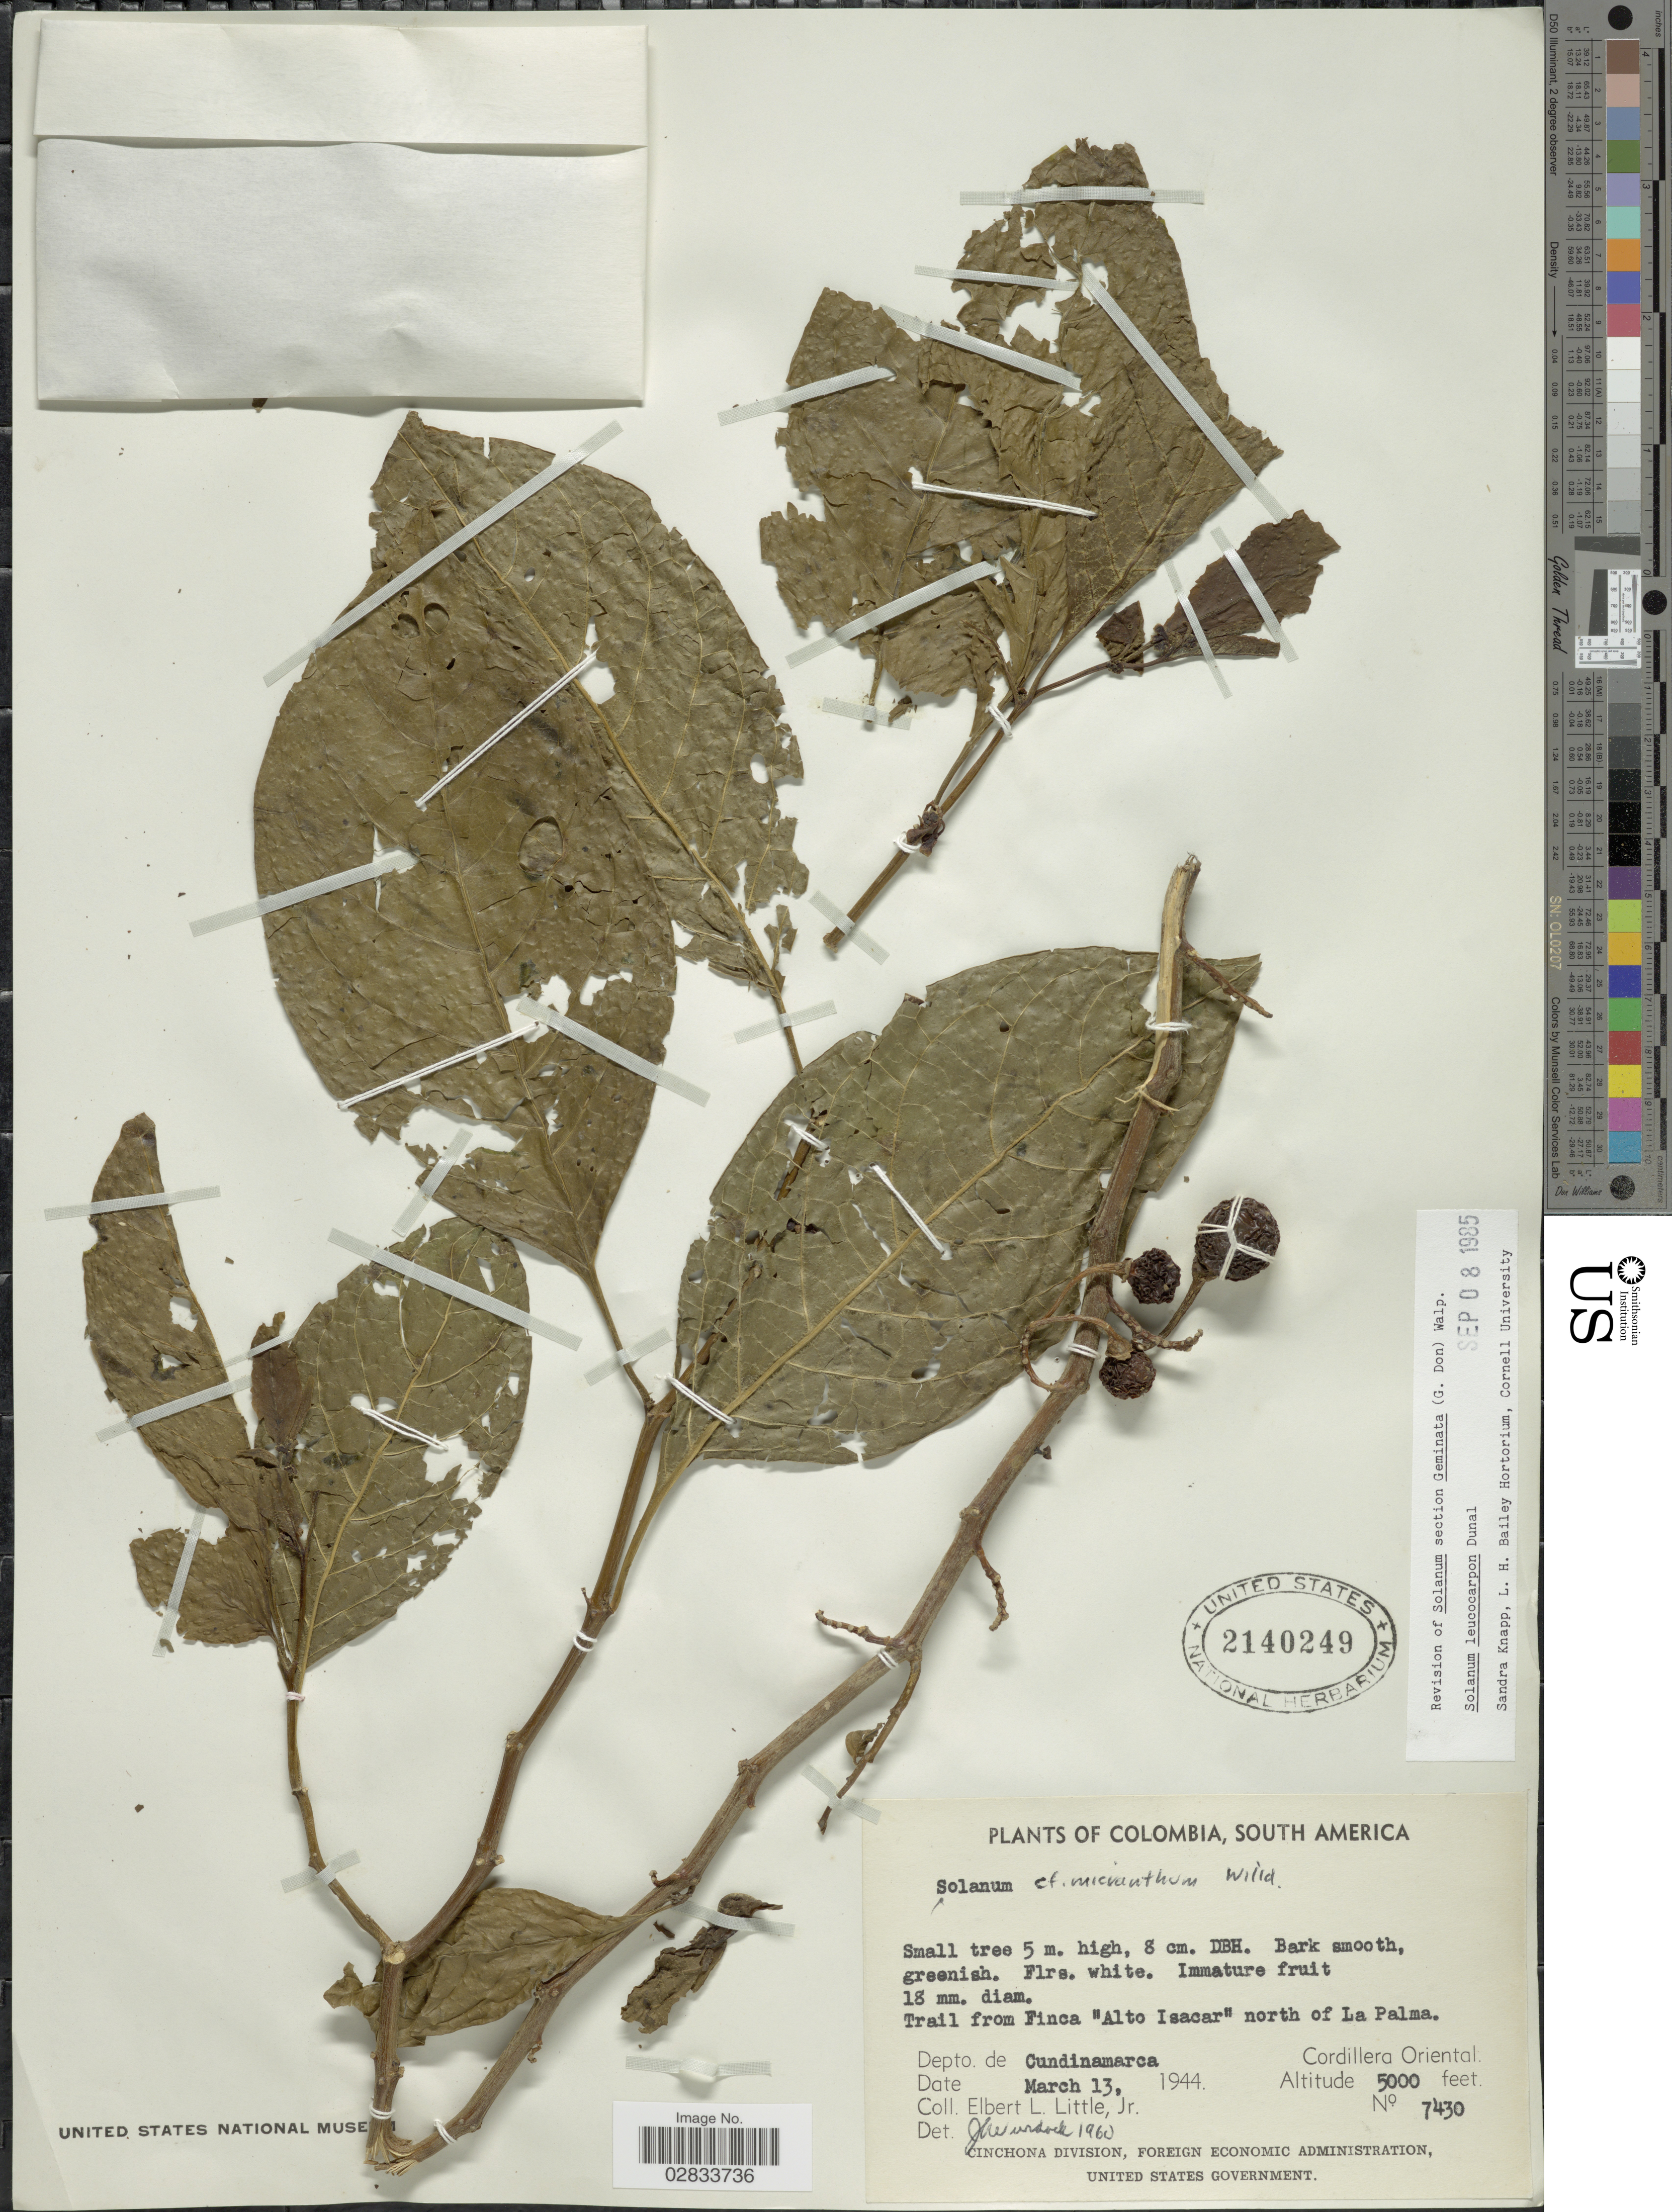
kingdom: Plantae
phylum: Tracheophyta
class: Magnoliopsida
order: Solanales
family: Solanaceae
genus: Solanum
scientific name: Solanum leucocarpon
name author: Dunal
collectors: E. L. Little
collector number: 7430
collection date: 1944-03-13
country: Colombia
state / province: Cundinamarca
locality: Trail from Finca "Alto Isacar" north of La Palma, Depto. de Cundinamarca, Cordillera Occidental.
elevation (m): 1524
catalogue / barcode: US 2140249